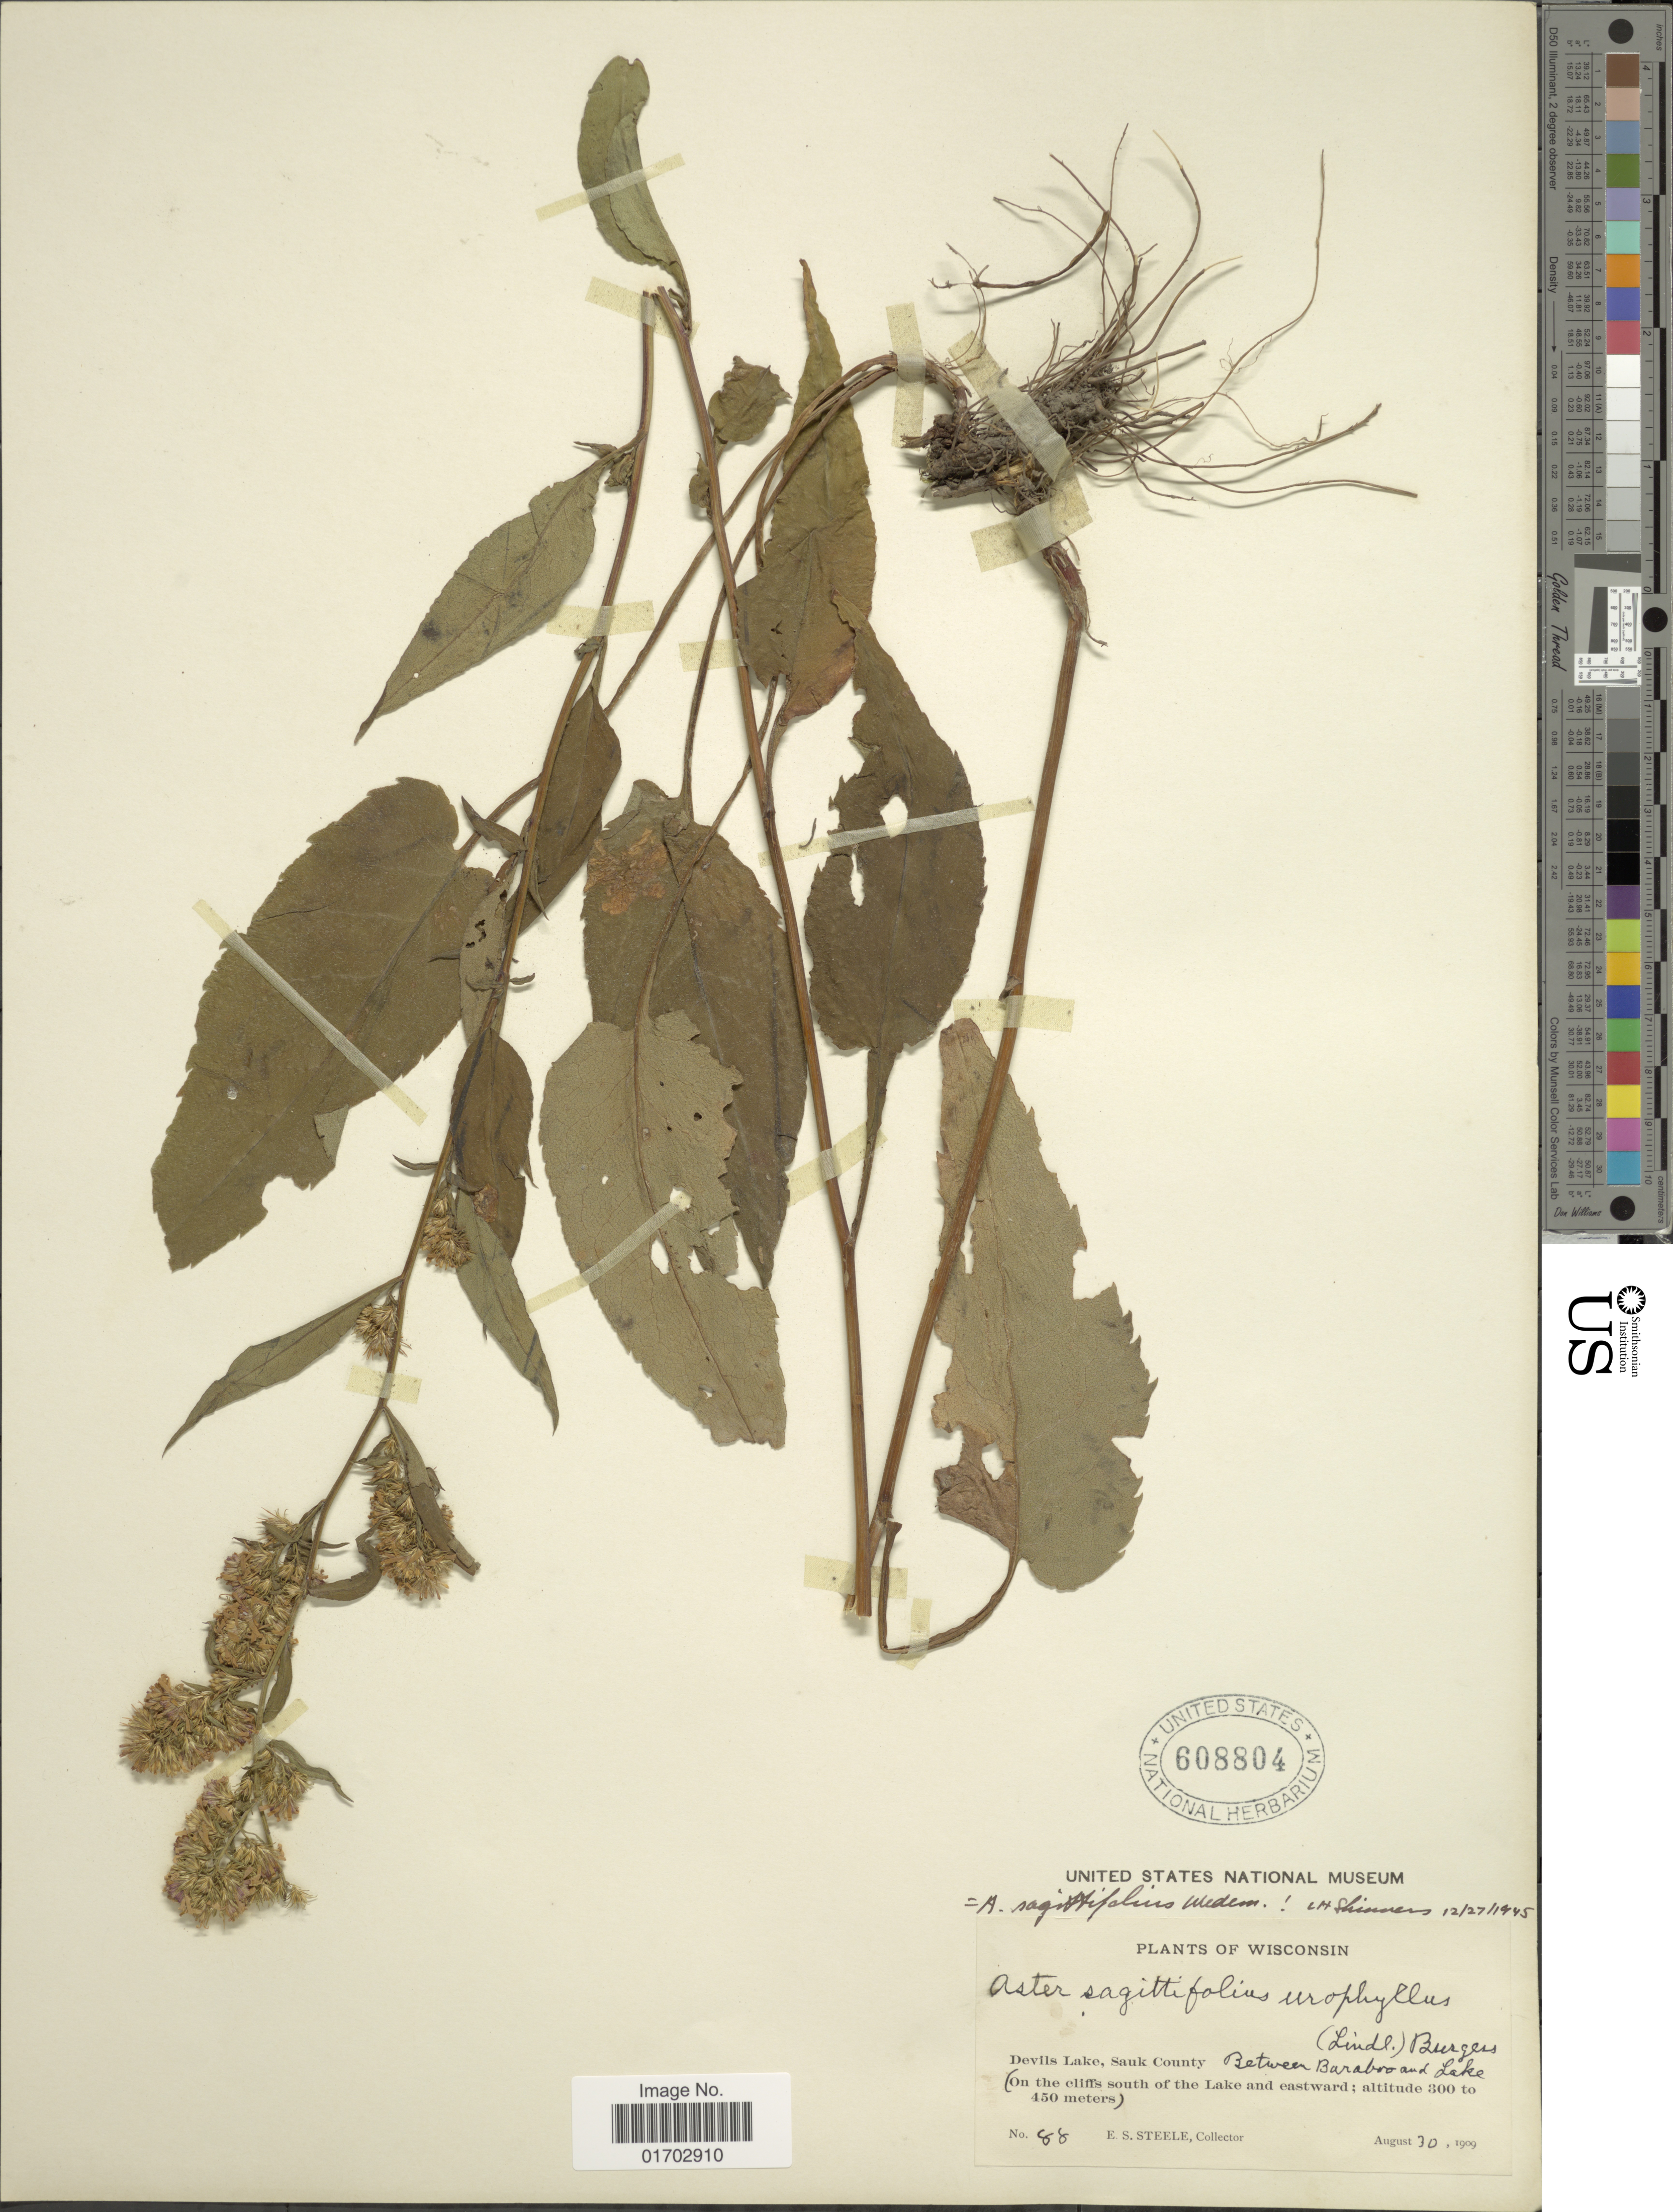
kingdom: Plantae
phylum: Tracheophyta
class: Magnoliopsida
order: Asterales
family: Asteraceae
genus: Symphyotrichum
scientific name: Symphyotrichum sagittifolium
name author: (Wedem. ex Willd.) G.L. Nesom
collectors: E. Steele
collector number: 88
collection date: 1909-08-30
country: United States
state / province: Wisconsin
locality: Devils Lake, Sauk County, between Barabro and Lake (on cliffs south of the Lake and eastward)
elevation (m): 300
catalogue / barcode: US 608804